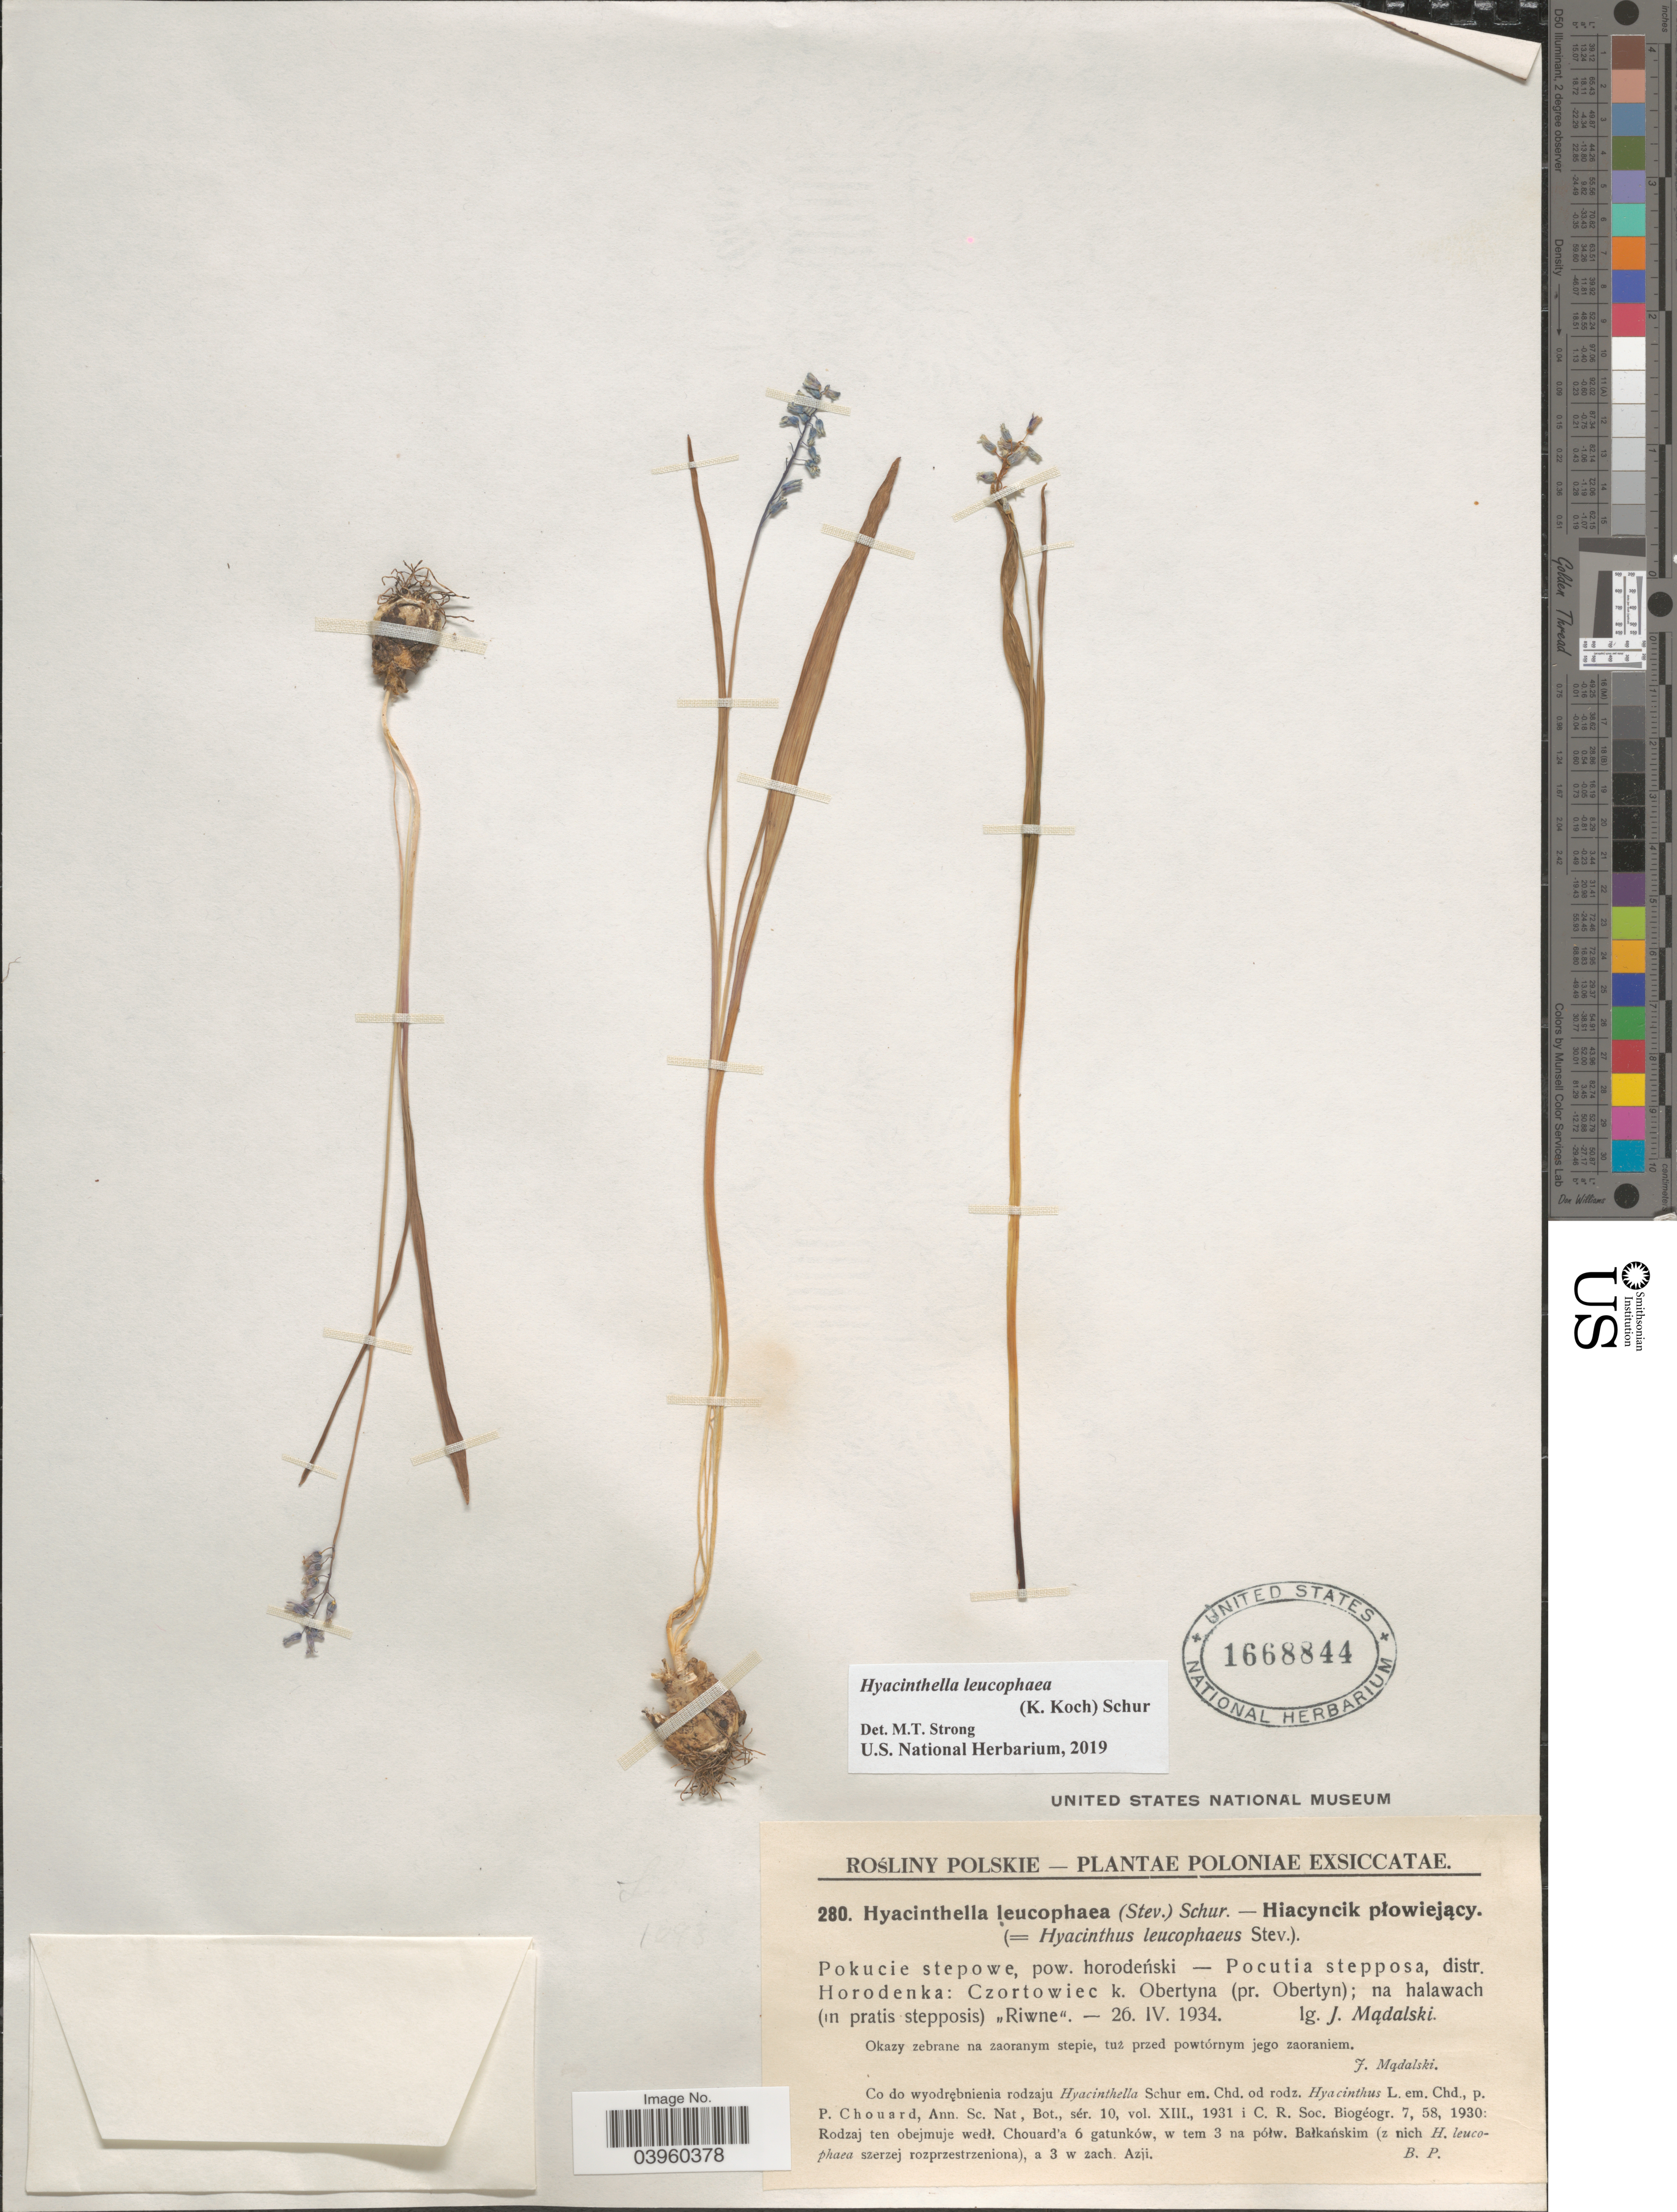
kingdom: Plantae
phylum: Tracheophyta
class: Liliopsida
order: Asparagales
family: Asparagaceae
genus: Hyacinthella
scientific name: Hyacinthella leucophaea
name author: (K. Koch) Schur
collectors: J. Mqdalski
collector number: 280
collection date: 1934-04-26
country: Poland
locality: Poloniae. Pokucie stepowe, pow. horodenski - Pocutia stepposa, distr. Horodenka: Czortowiec k. Obertyna (pr. Obertyn); na halawach (in pratis stepposis) "Riwne".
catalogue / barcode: US 1668844